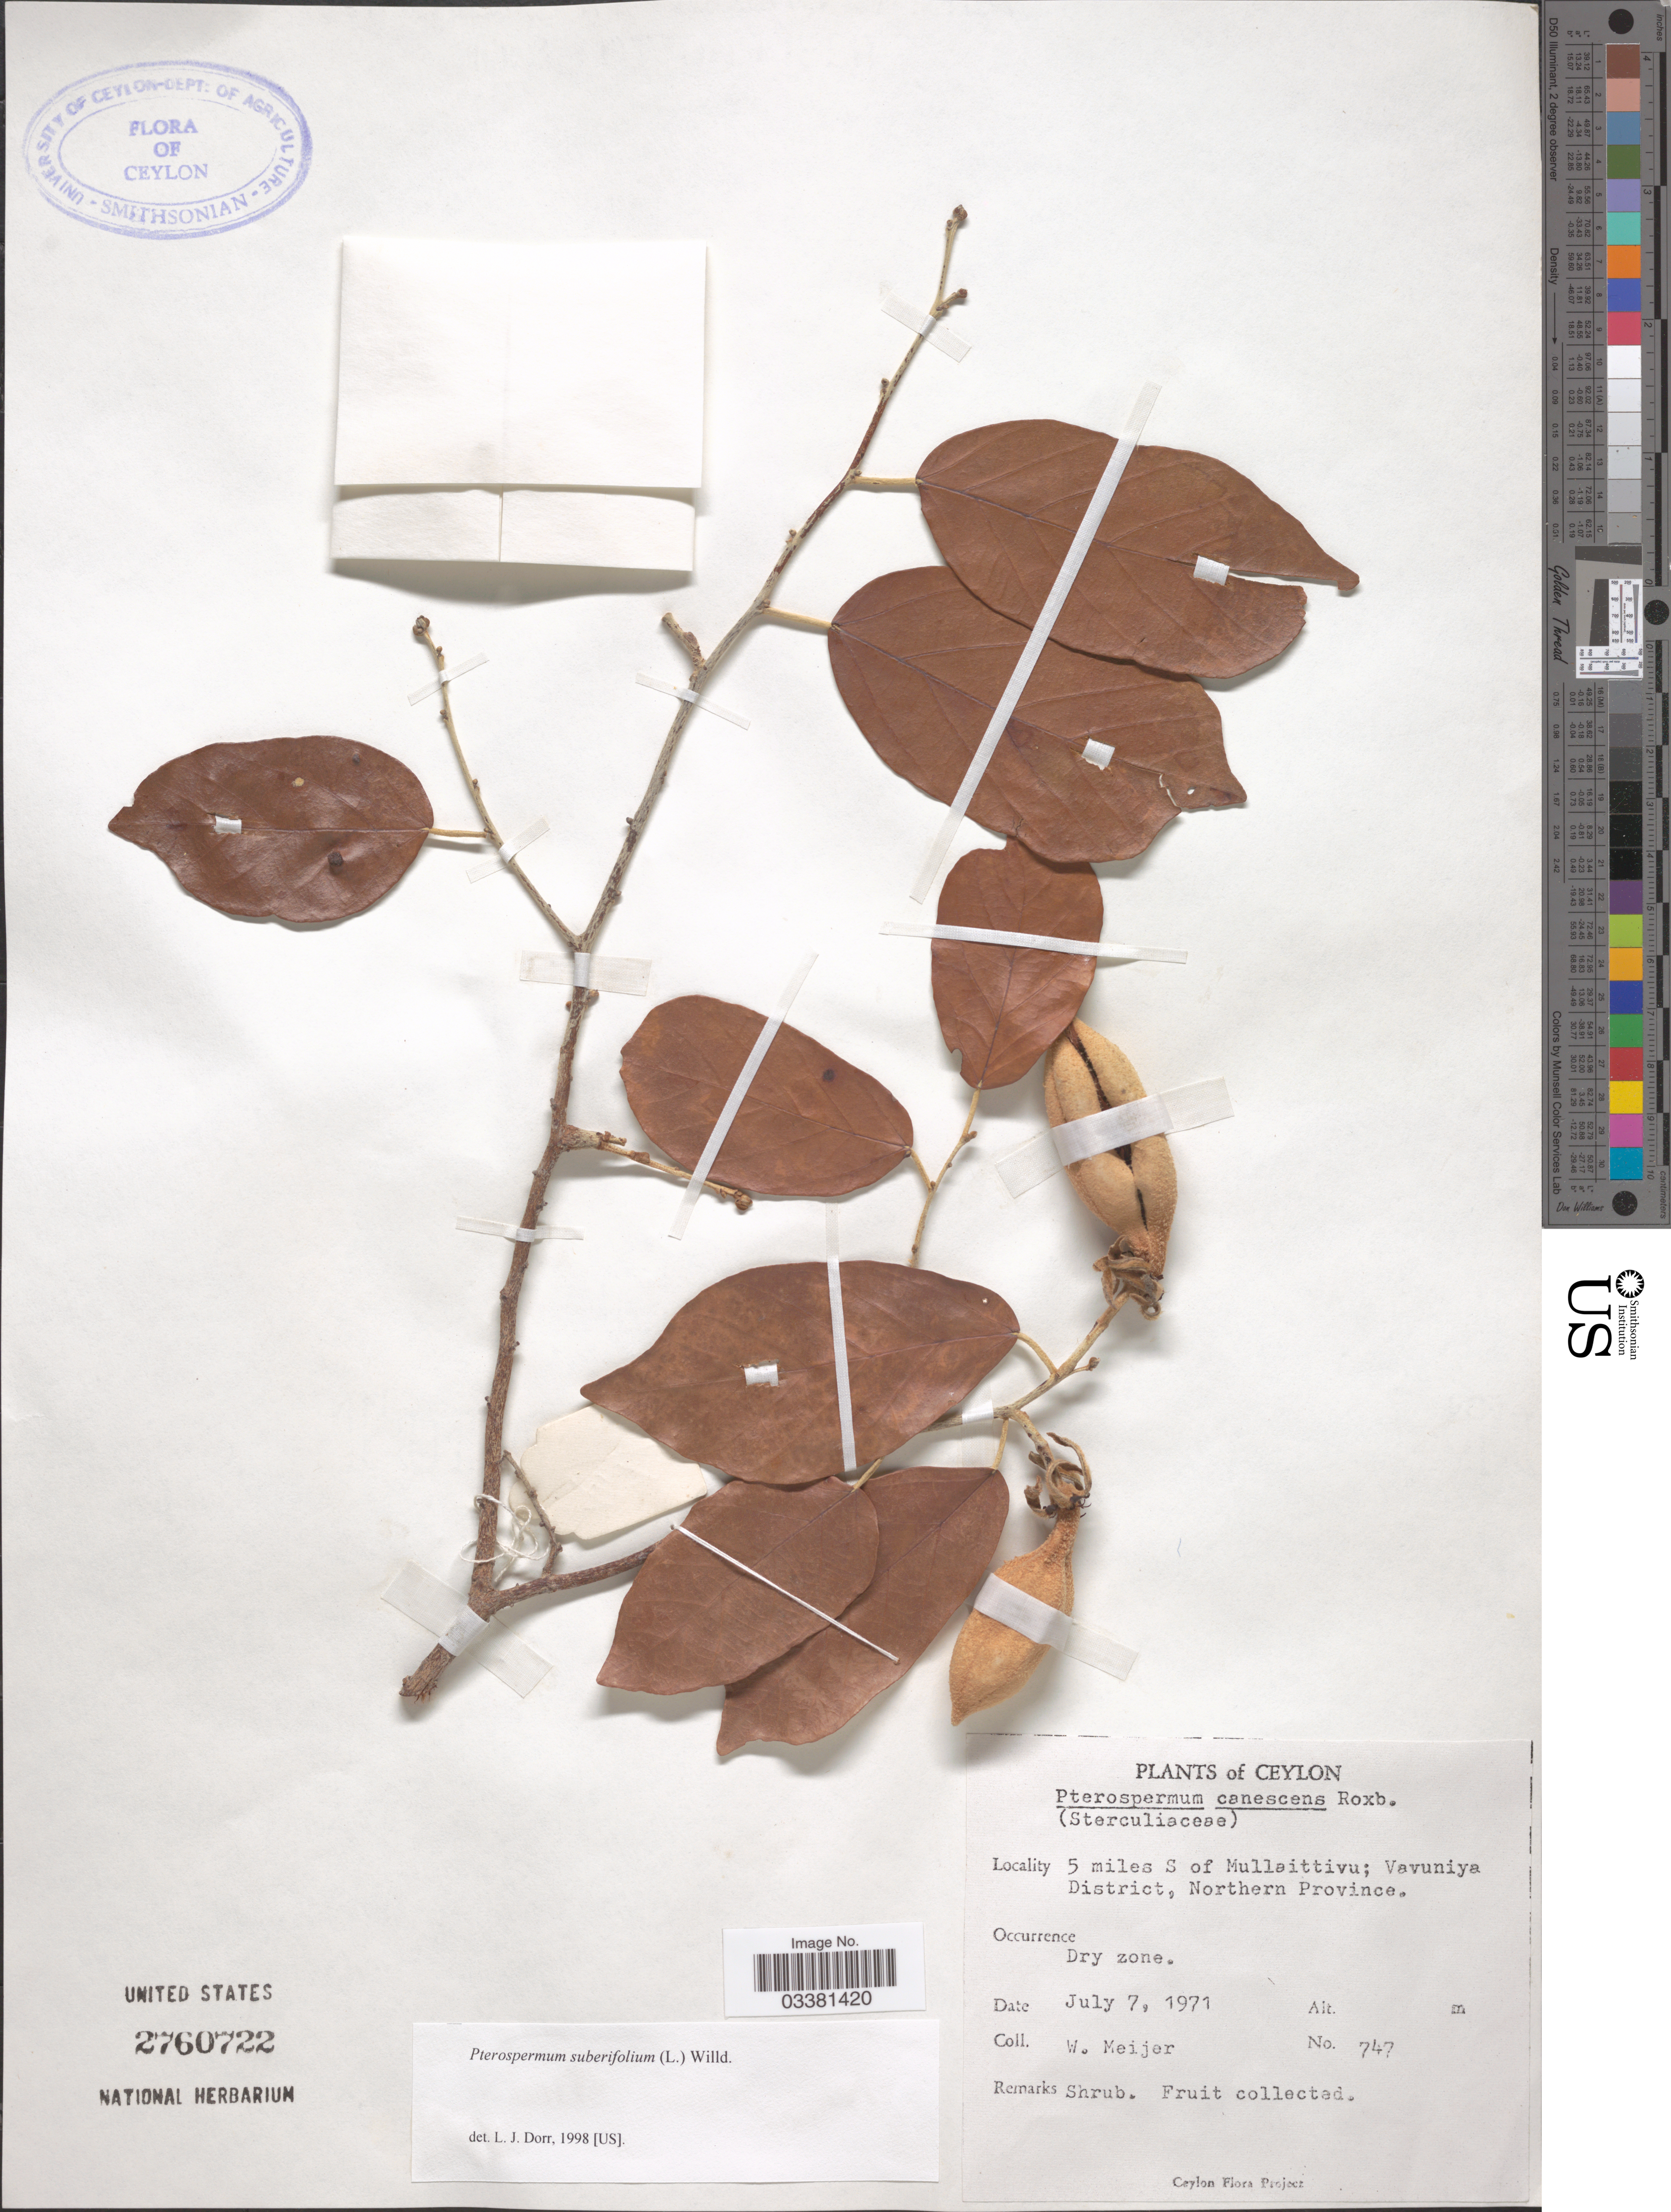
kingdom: Plantae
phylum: Tracheophyta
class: Magnoliopsida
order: Malvales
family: Malvaceae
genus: Pterospermum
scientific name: Pterospermum suberifolium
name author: (L.) Raeusch.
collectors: W. Meijer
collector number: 747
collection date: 1971-07-07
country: Sri Lanka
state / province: Northern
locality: Ceylon. 5 miles S of Mullaittivu; Vavuniya District.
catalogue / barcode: US 2760722